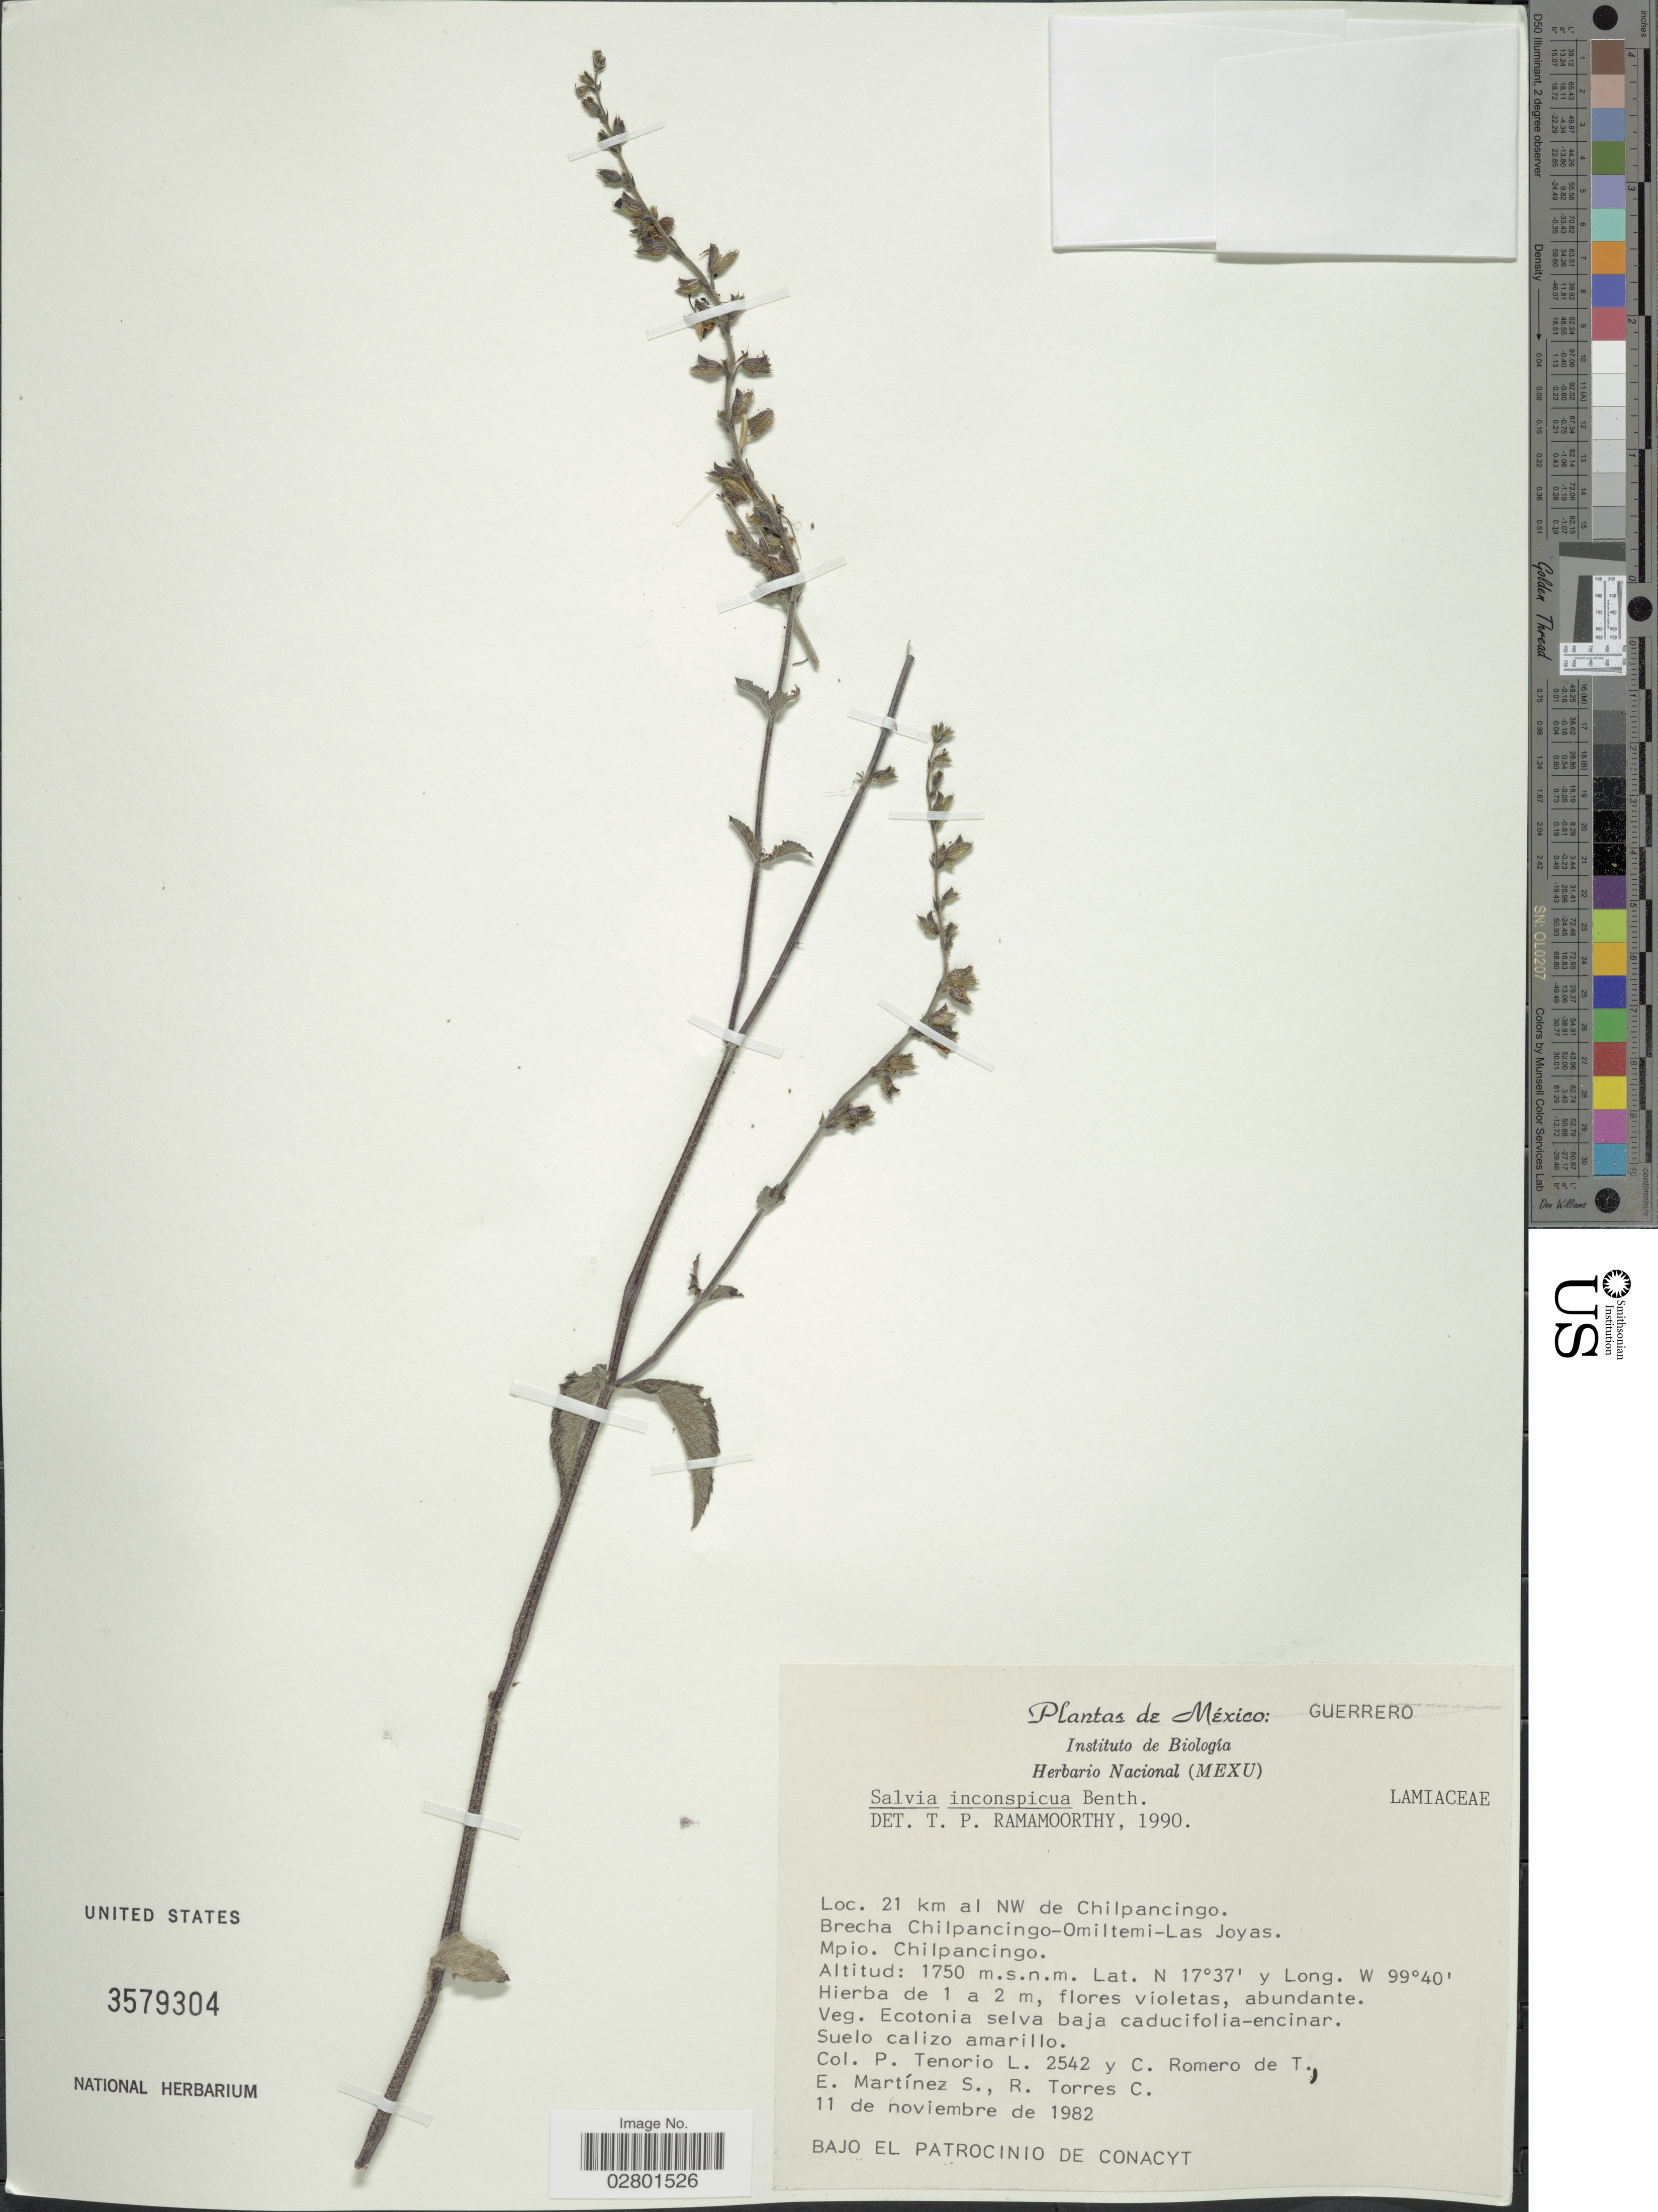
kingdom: Plantae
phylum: Tracheophyta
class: Magnoliopsida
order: Lamiales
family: Lamiaceae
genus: Salvia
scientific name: Salvia inconspicua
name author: Benth.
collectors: P. Tenorio L., C. Romero de T., E. M. Martínez S. & R. Torres C.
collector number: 2542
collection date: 1982-11-11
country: Mexico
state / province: Guerrero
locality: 21 km al NW de Chilpancingo, Brecha Chilpancingo-Omiltemi-Las Joyas, Mpio, Chilpancingo.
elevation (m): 1750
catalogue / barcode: US 3579304